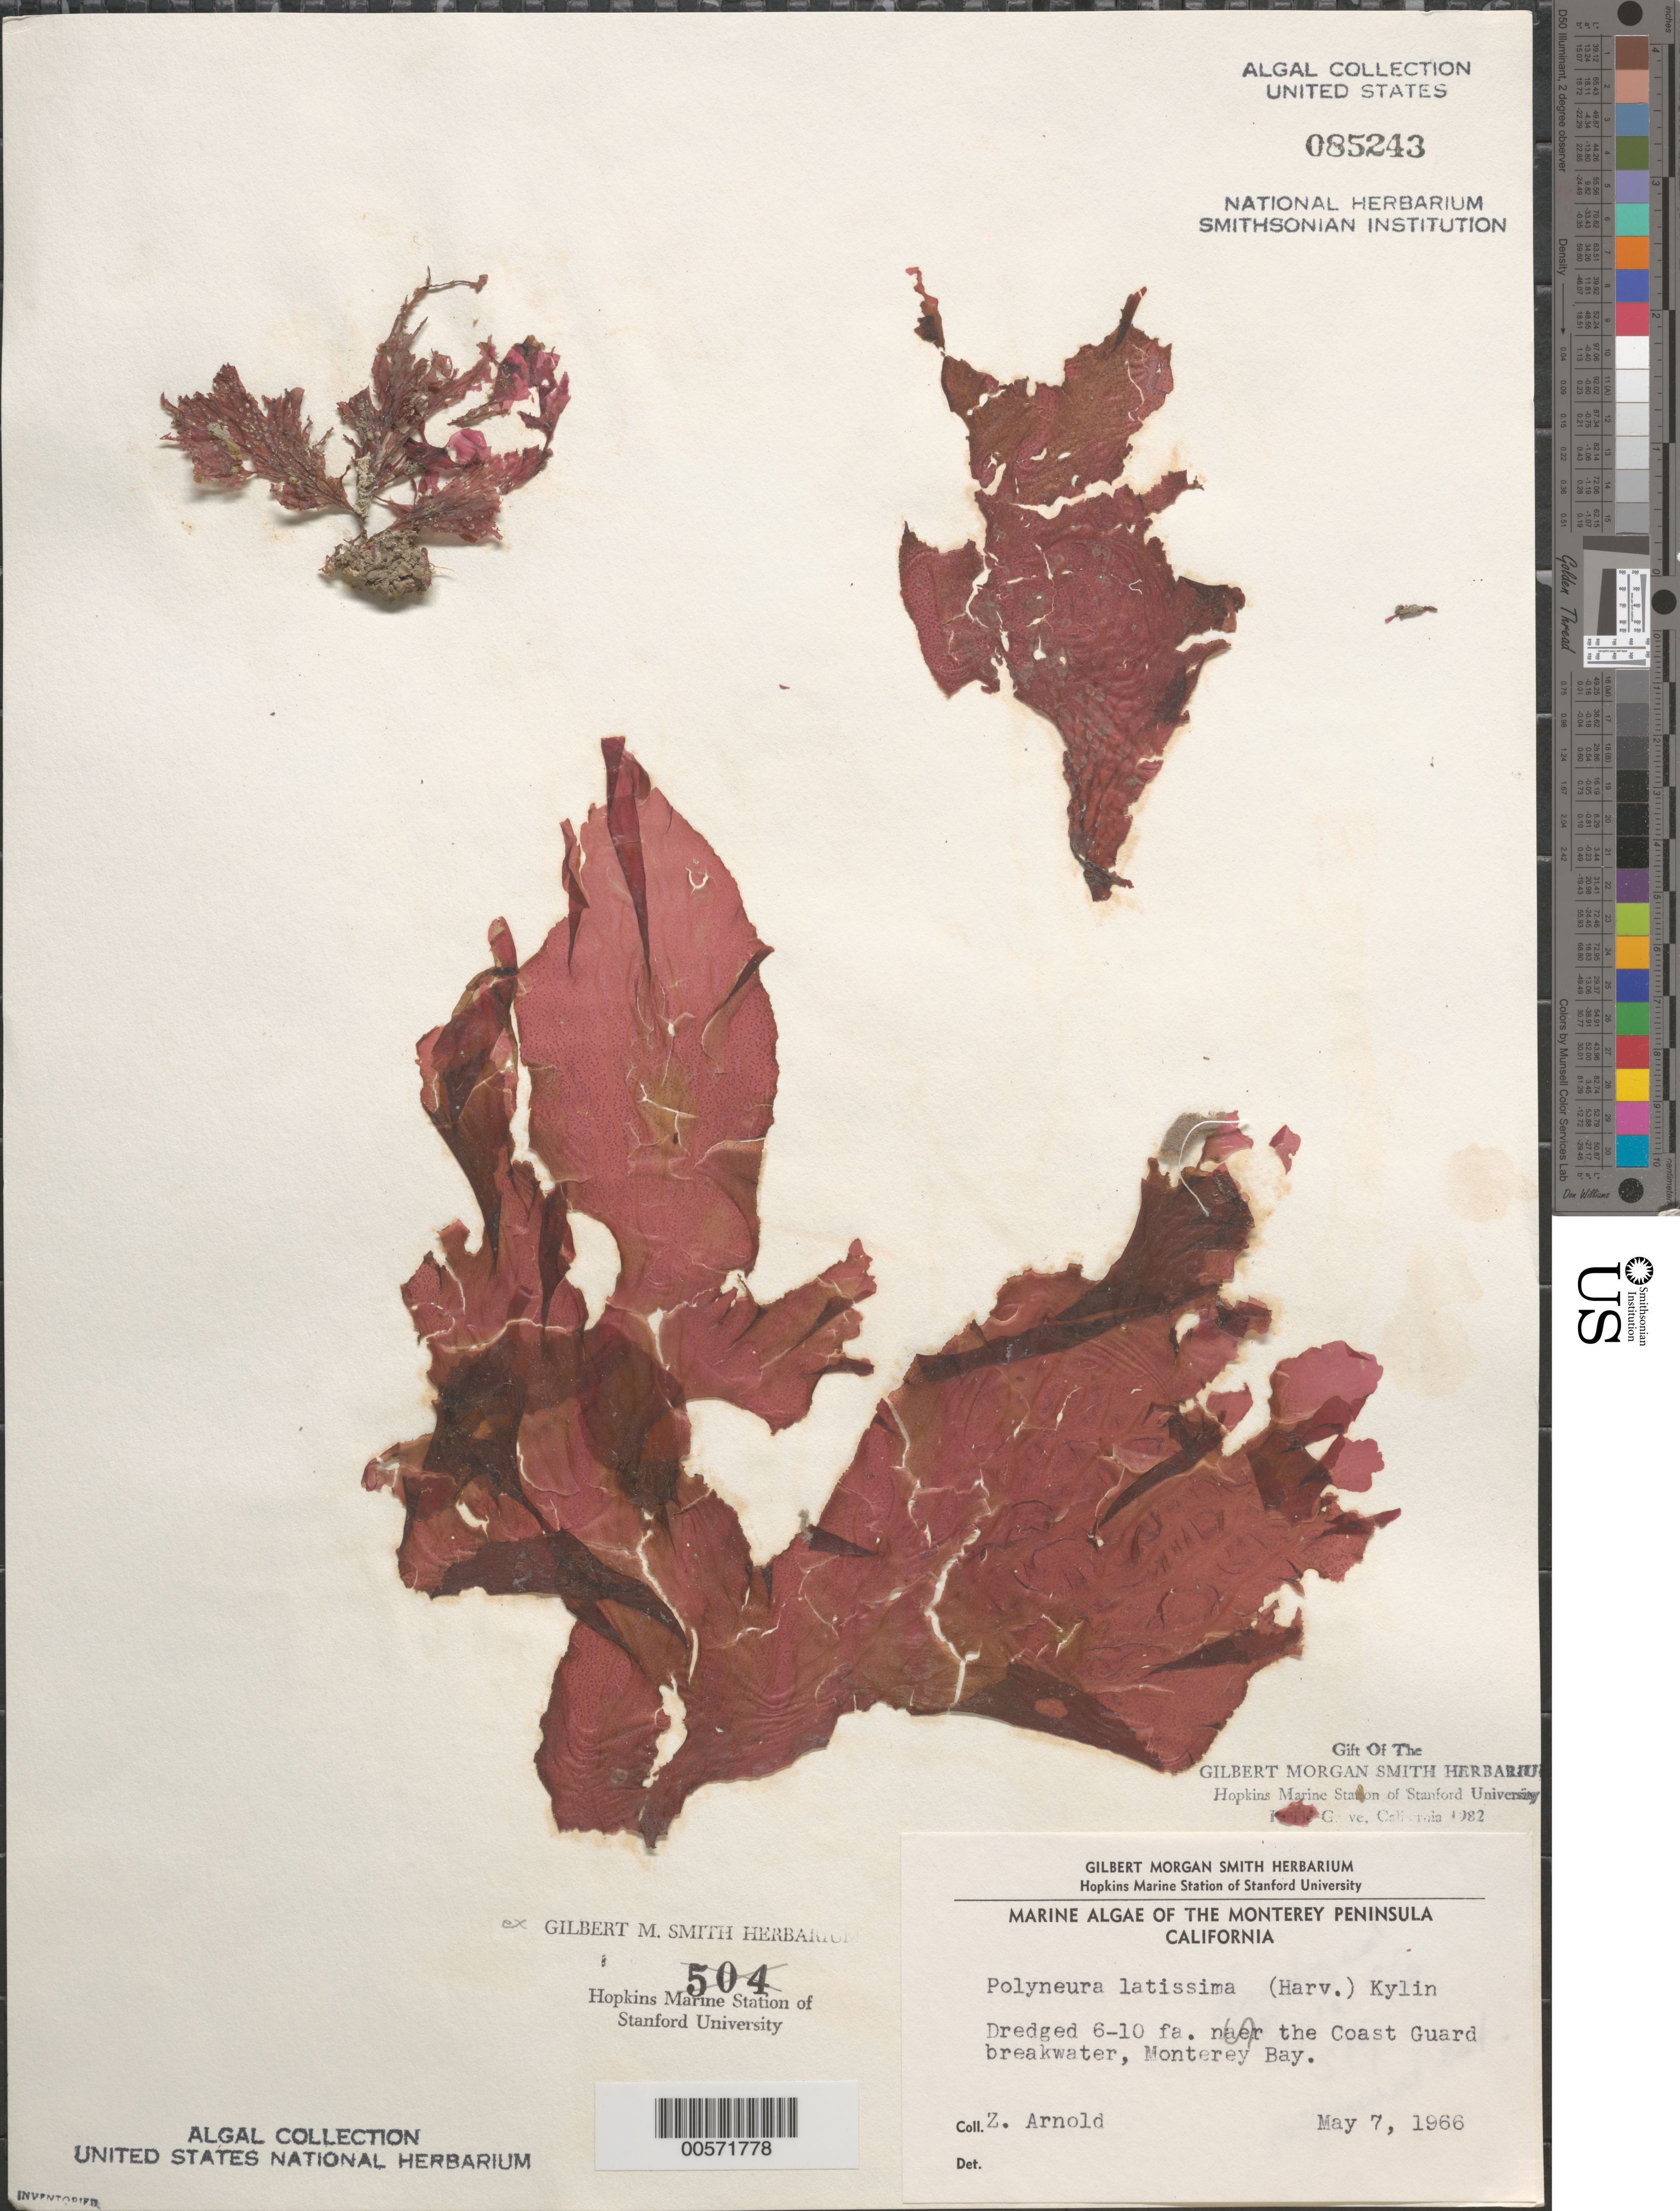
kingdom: Plantae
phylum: Rhodophyta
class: Florideophyceae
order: Ceramiales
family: Delesseriaceae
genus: Polyneura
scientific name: Polyneura latissima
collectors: Z. M. Arnold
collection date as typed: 07 May 1966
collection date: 1966-05-07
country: United States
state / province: California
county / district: Monterey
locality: Monterey Bay, near Coast Guard breakwater, Monterey Peninsula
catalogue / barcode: US 85243